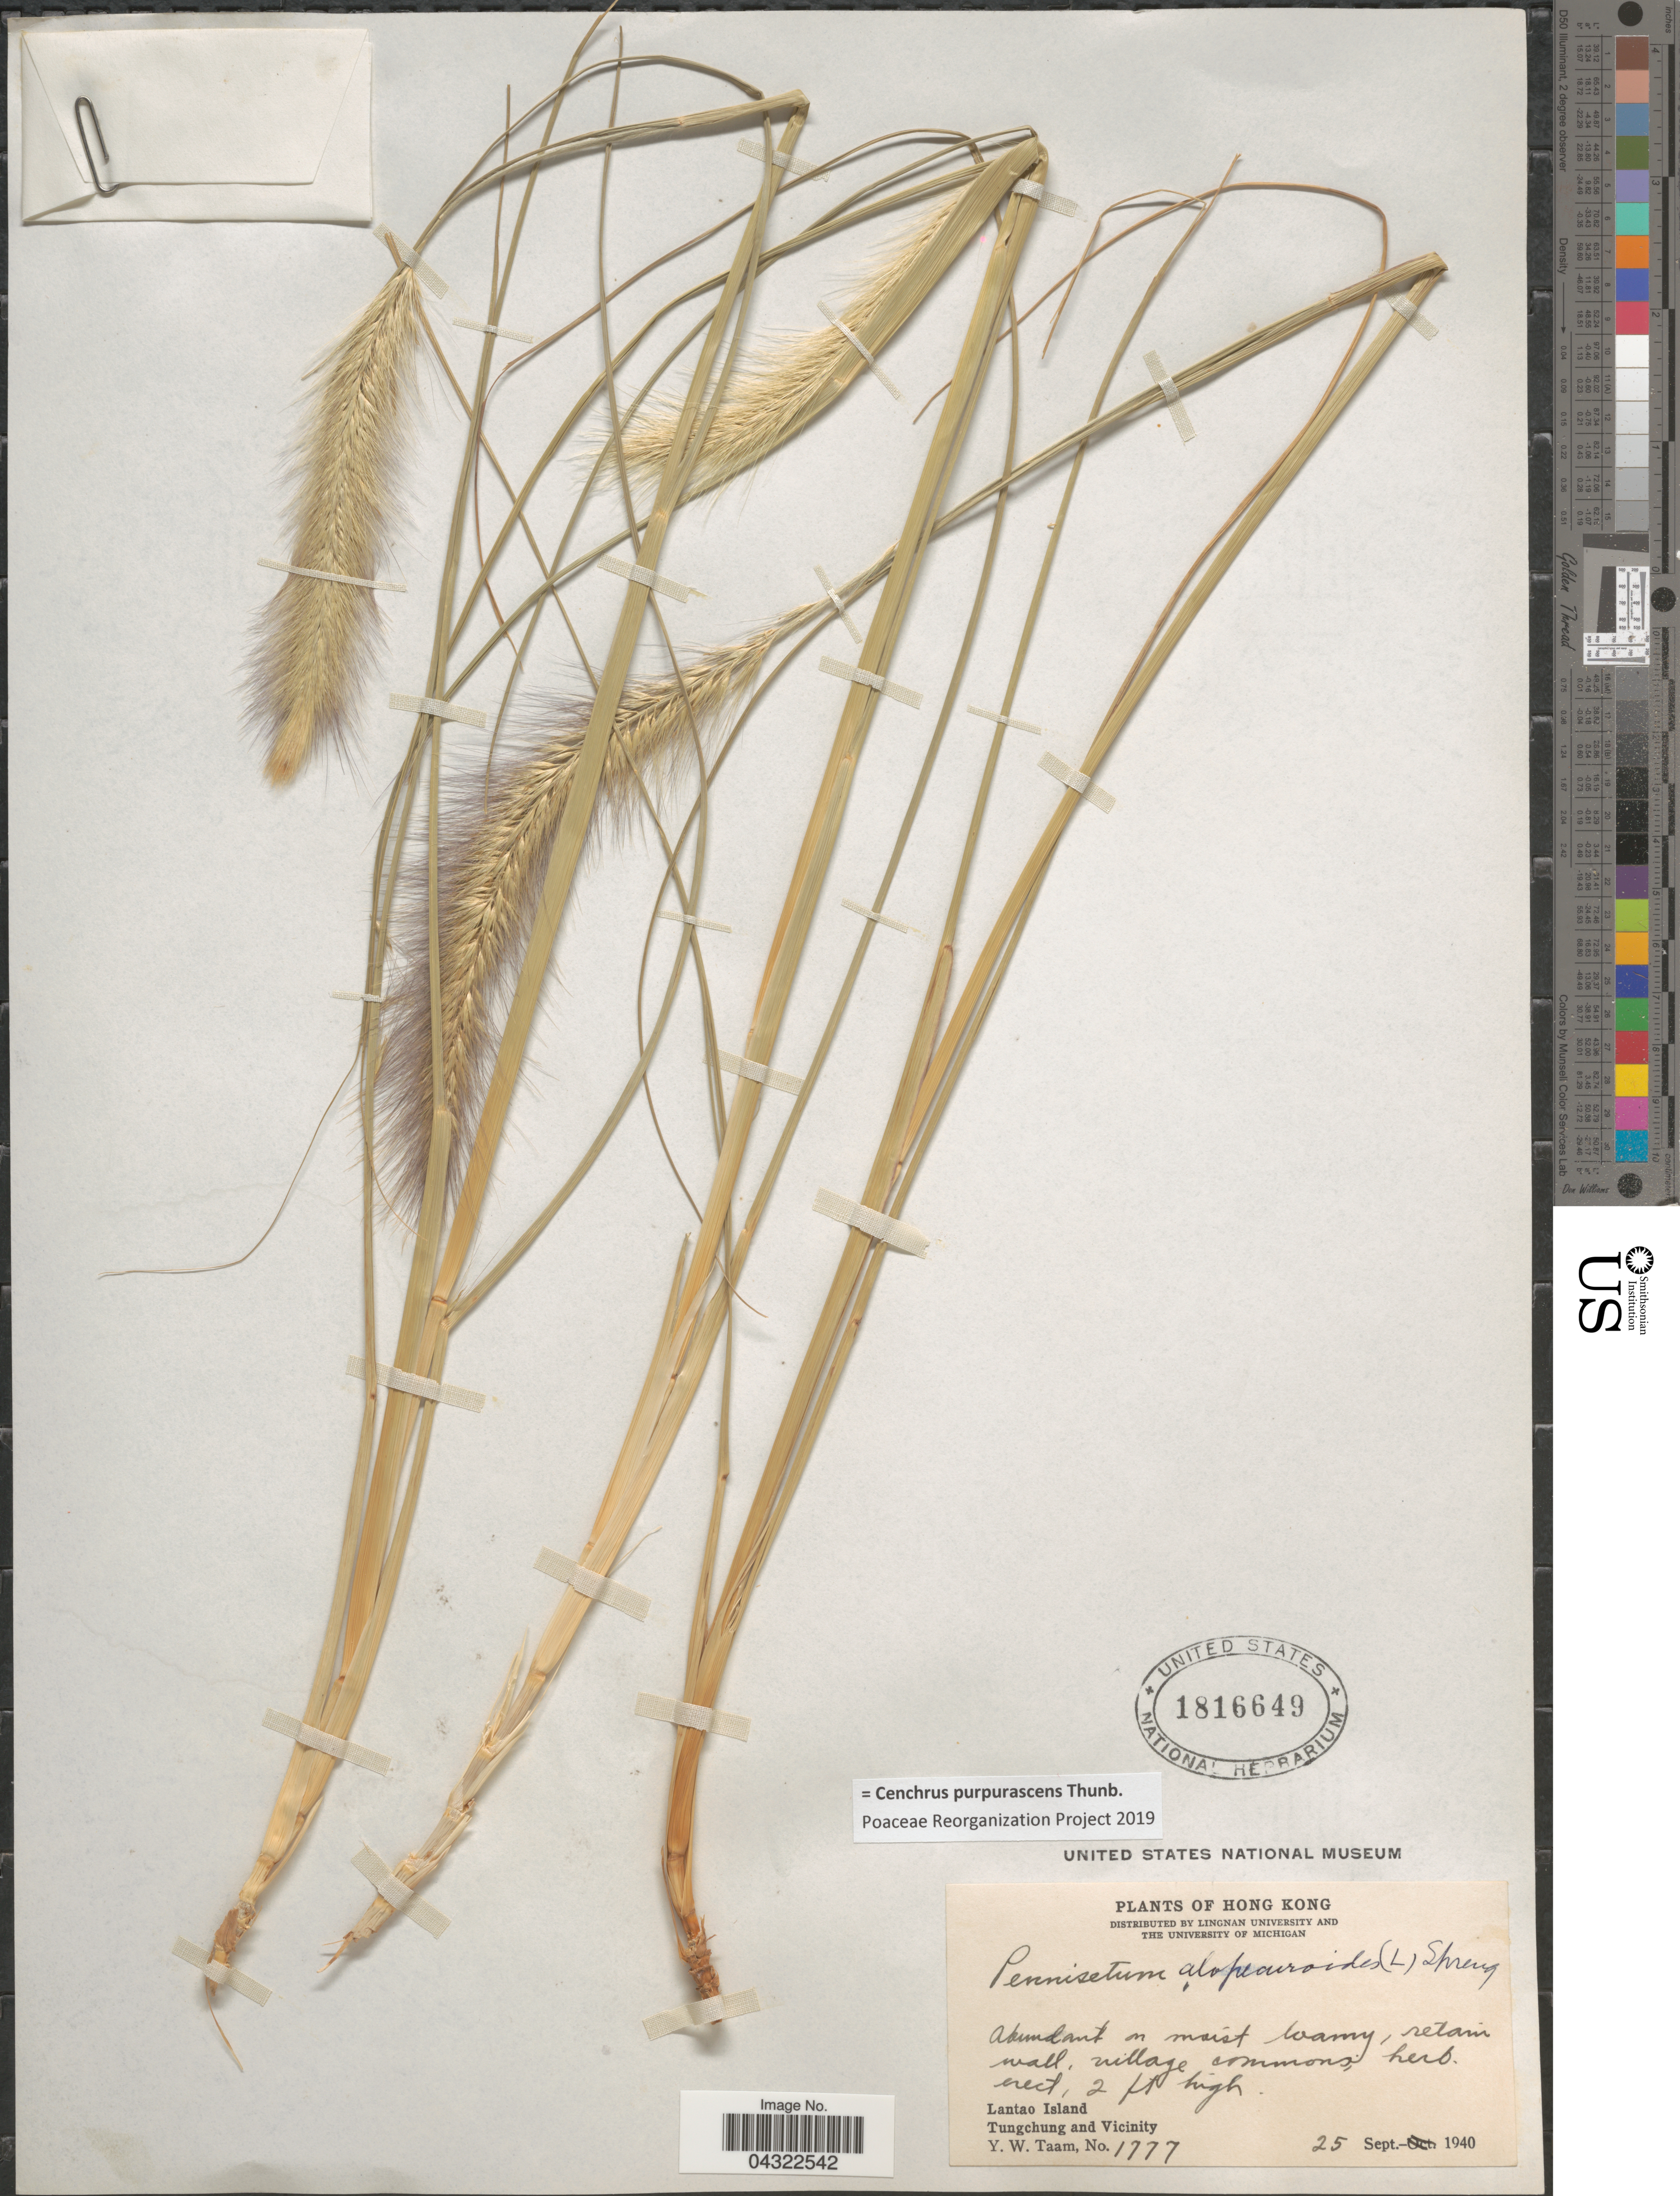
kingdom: Plantae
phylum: Tracheophyta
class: Liliopsida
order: Poales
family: Poaceae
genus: Cenchrus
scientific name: Cenchrus purpurascens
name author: Thunb.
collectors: Y. W. Taam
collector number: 1777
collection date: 1940-09-25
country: China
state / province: Hong Kong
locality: Lantao Island. Tungchung and Vicinity.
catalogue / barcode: US 1816649